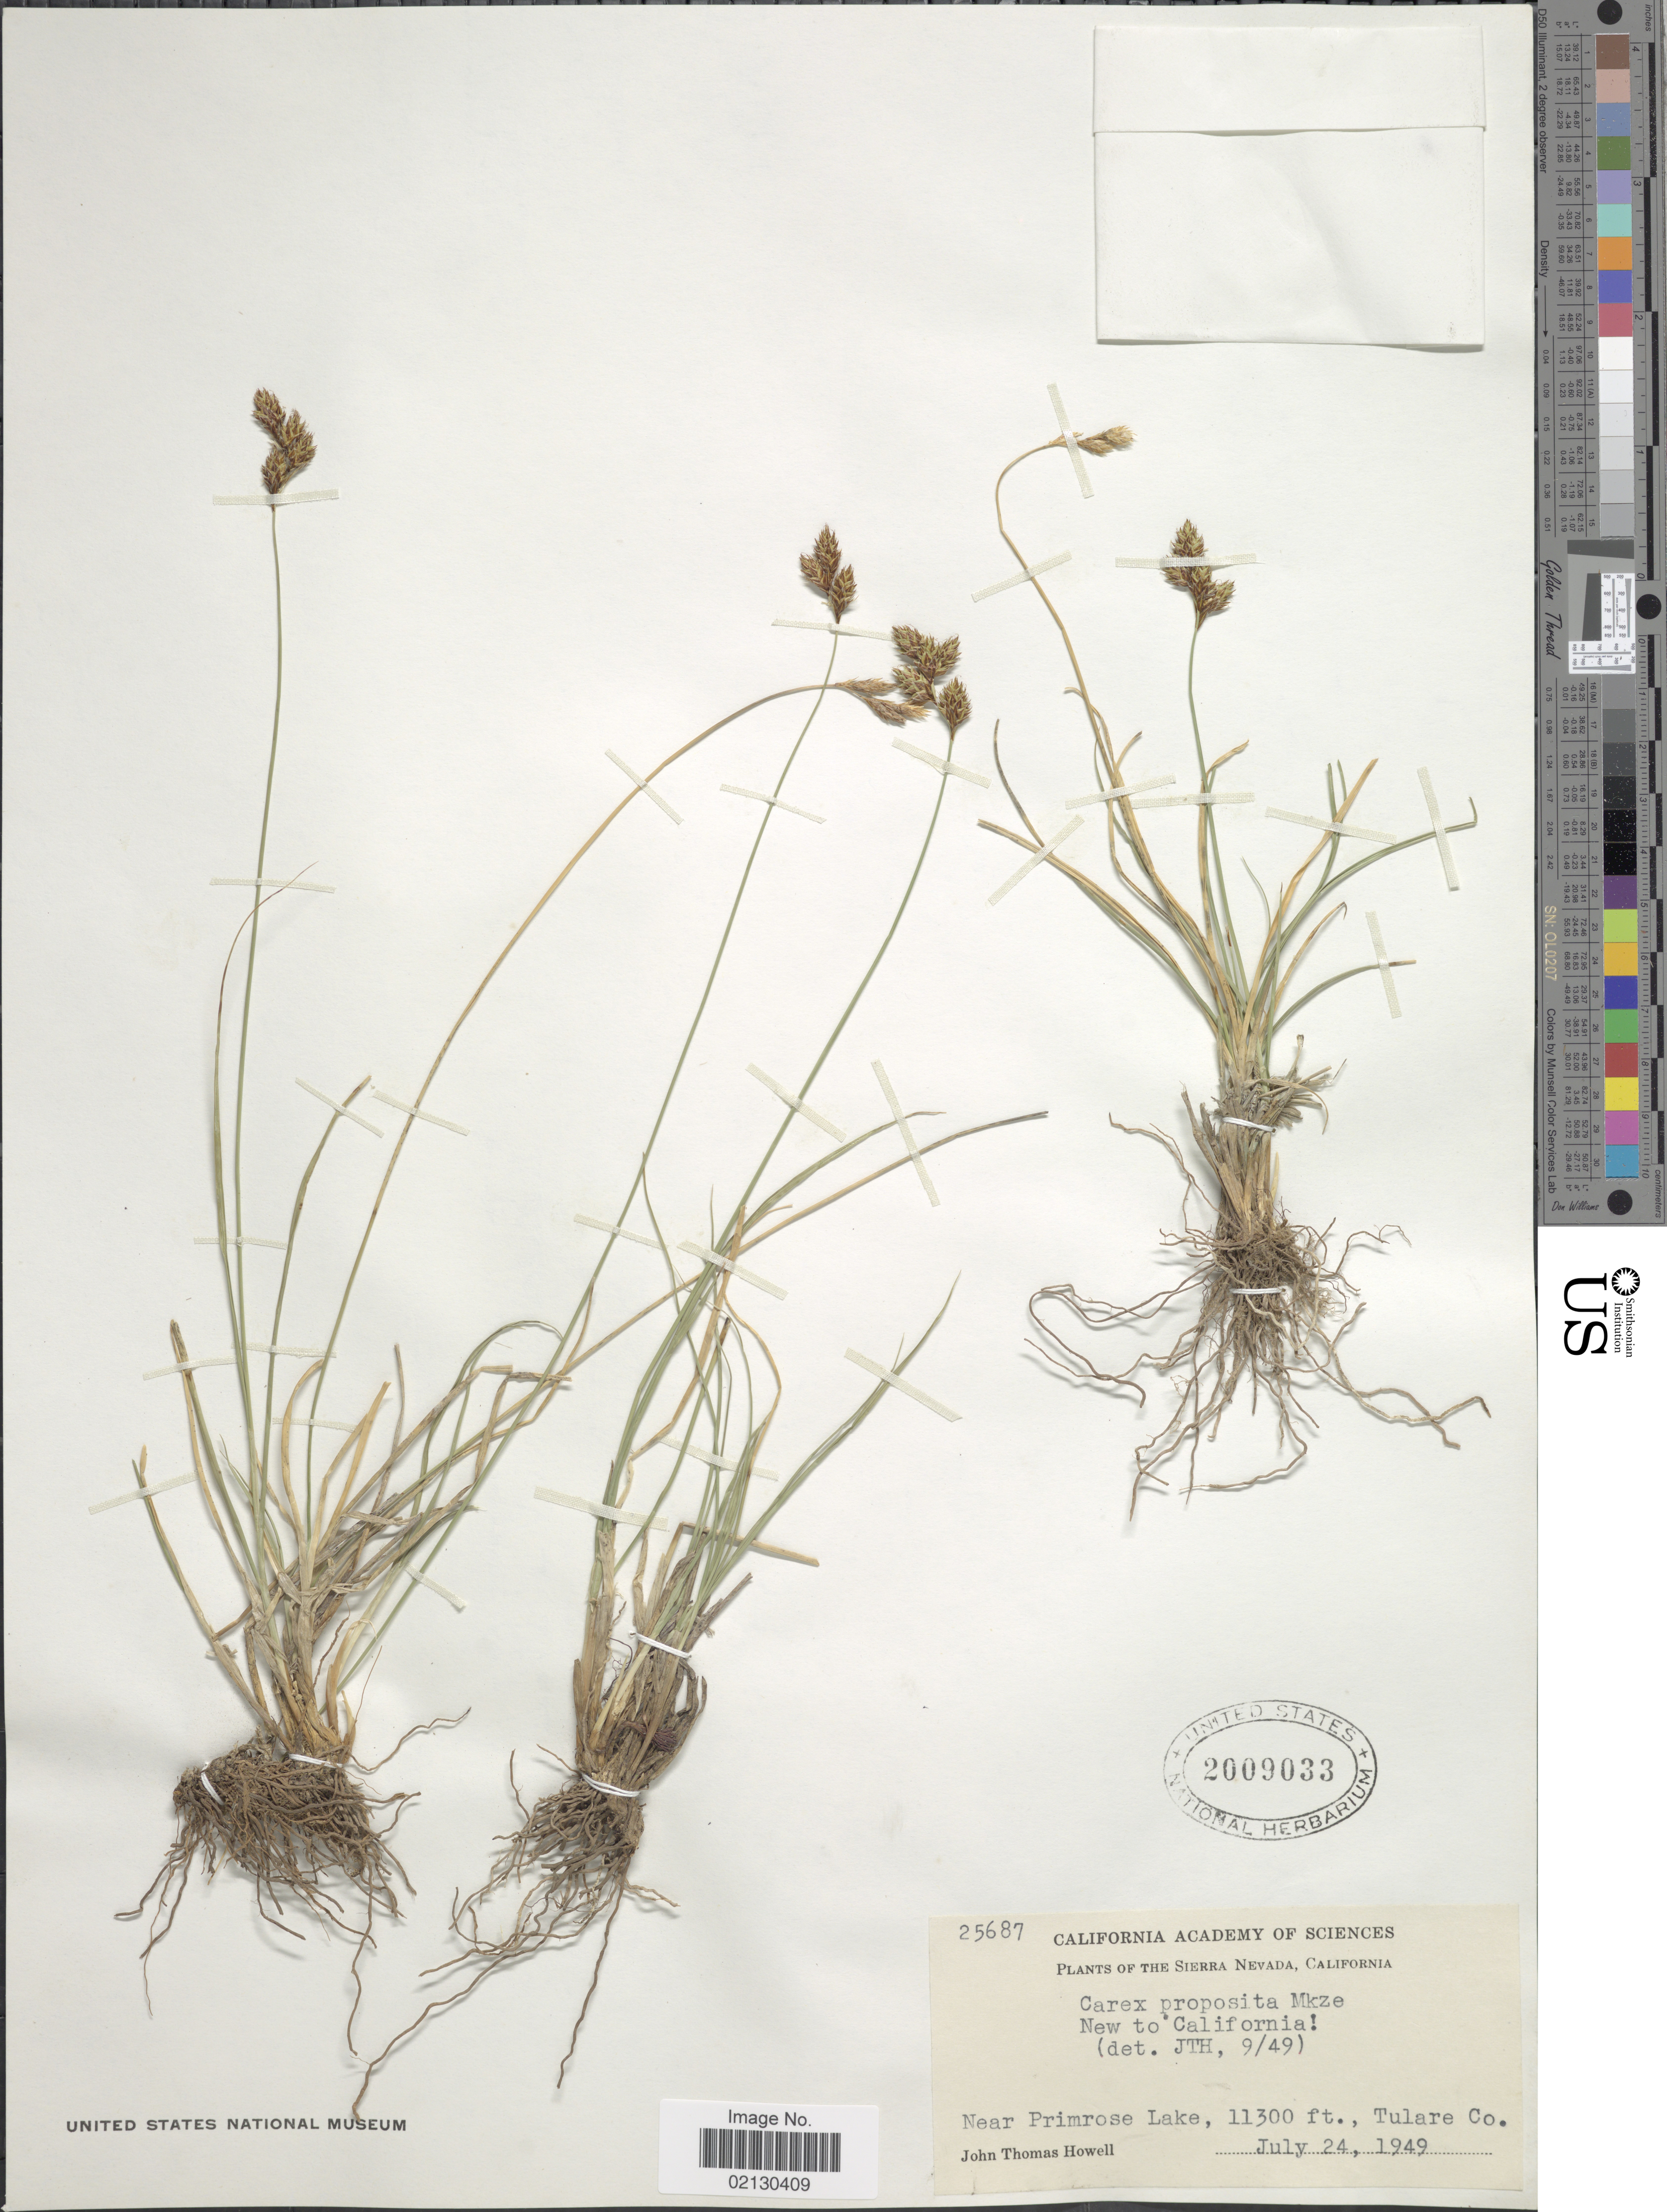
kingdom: Plantae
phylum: Tracheophyta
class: Liliopsida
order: Poales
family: Cyperaceae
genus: Carex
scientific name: Carex proposita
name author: Mack.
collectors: J. T. Howell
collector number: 25687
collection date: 1949-07-24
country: United States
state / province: California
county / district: Tulare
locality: Sierra Nevada. Near Primrose Lake, Tulare Co.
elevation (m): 3444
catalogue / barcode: US 2009033